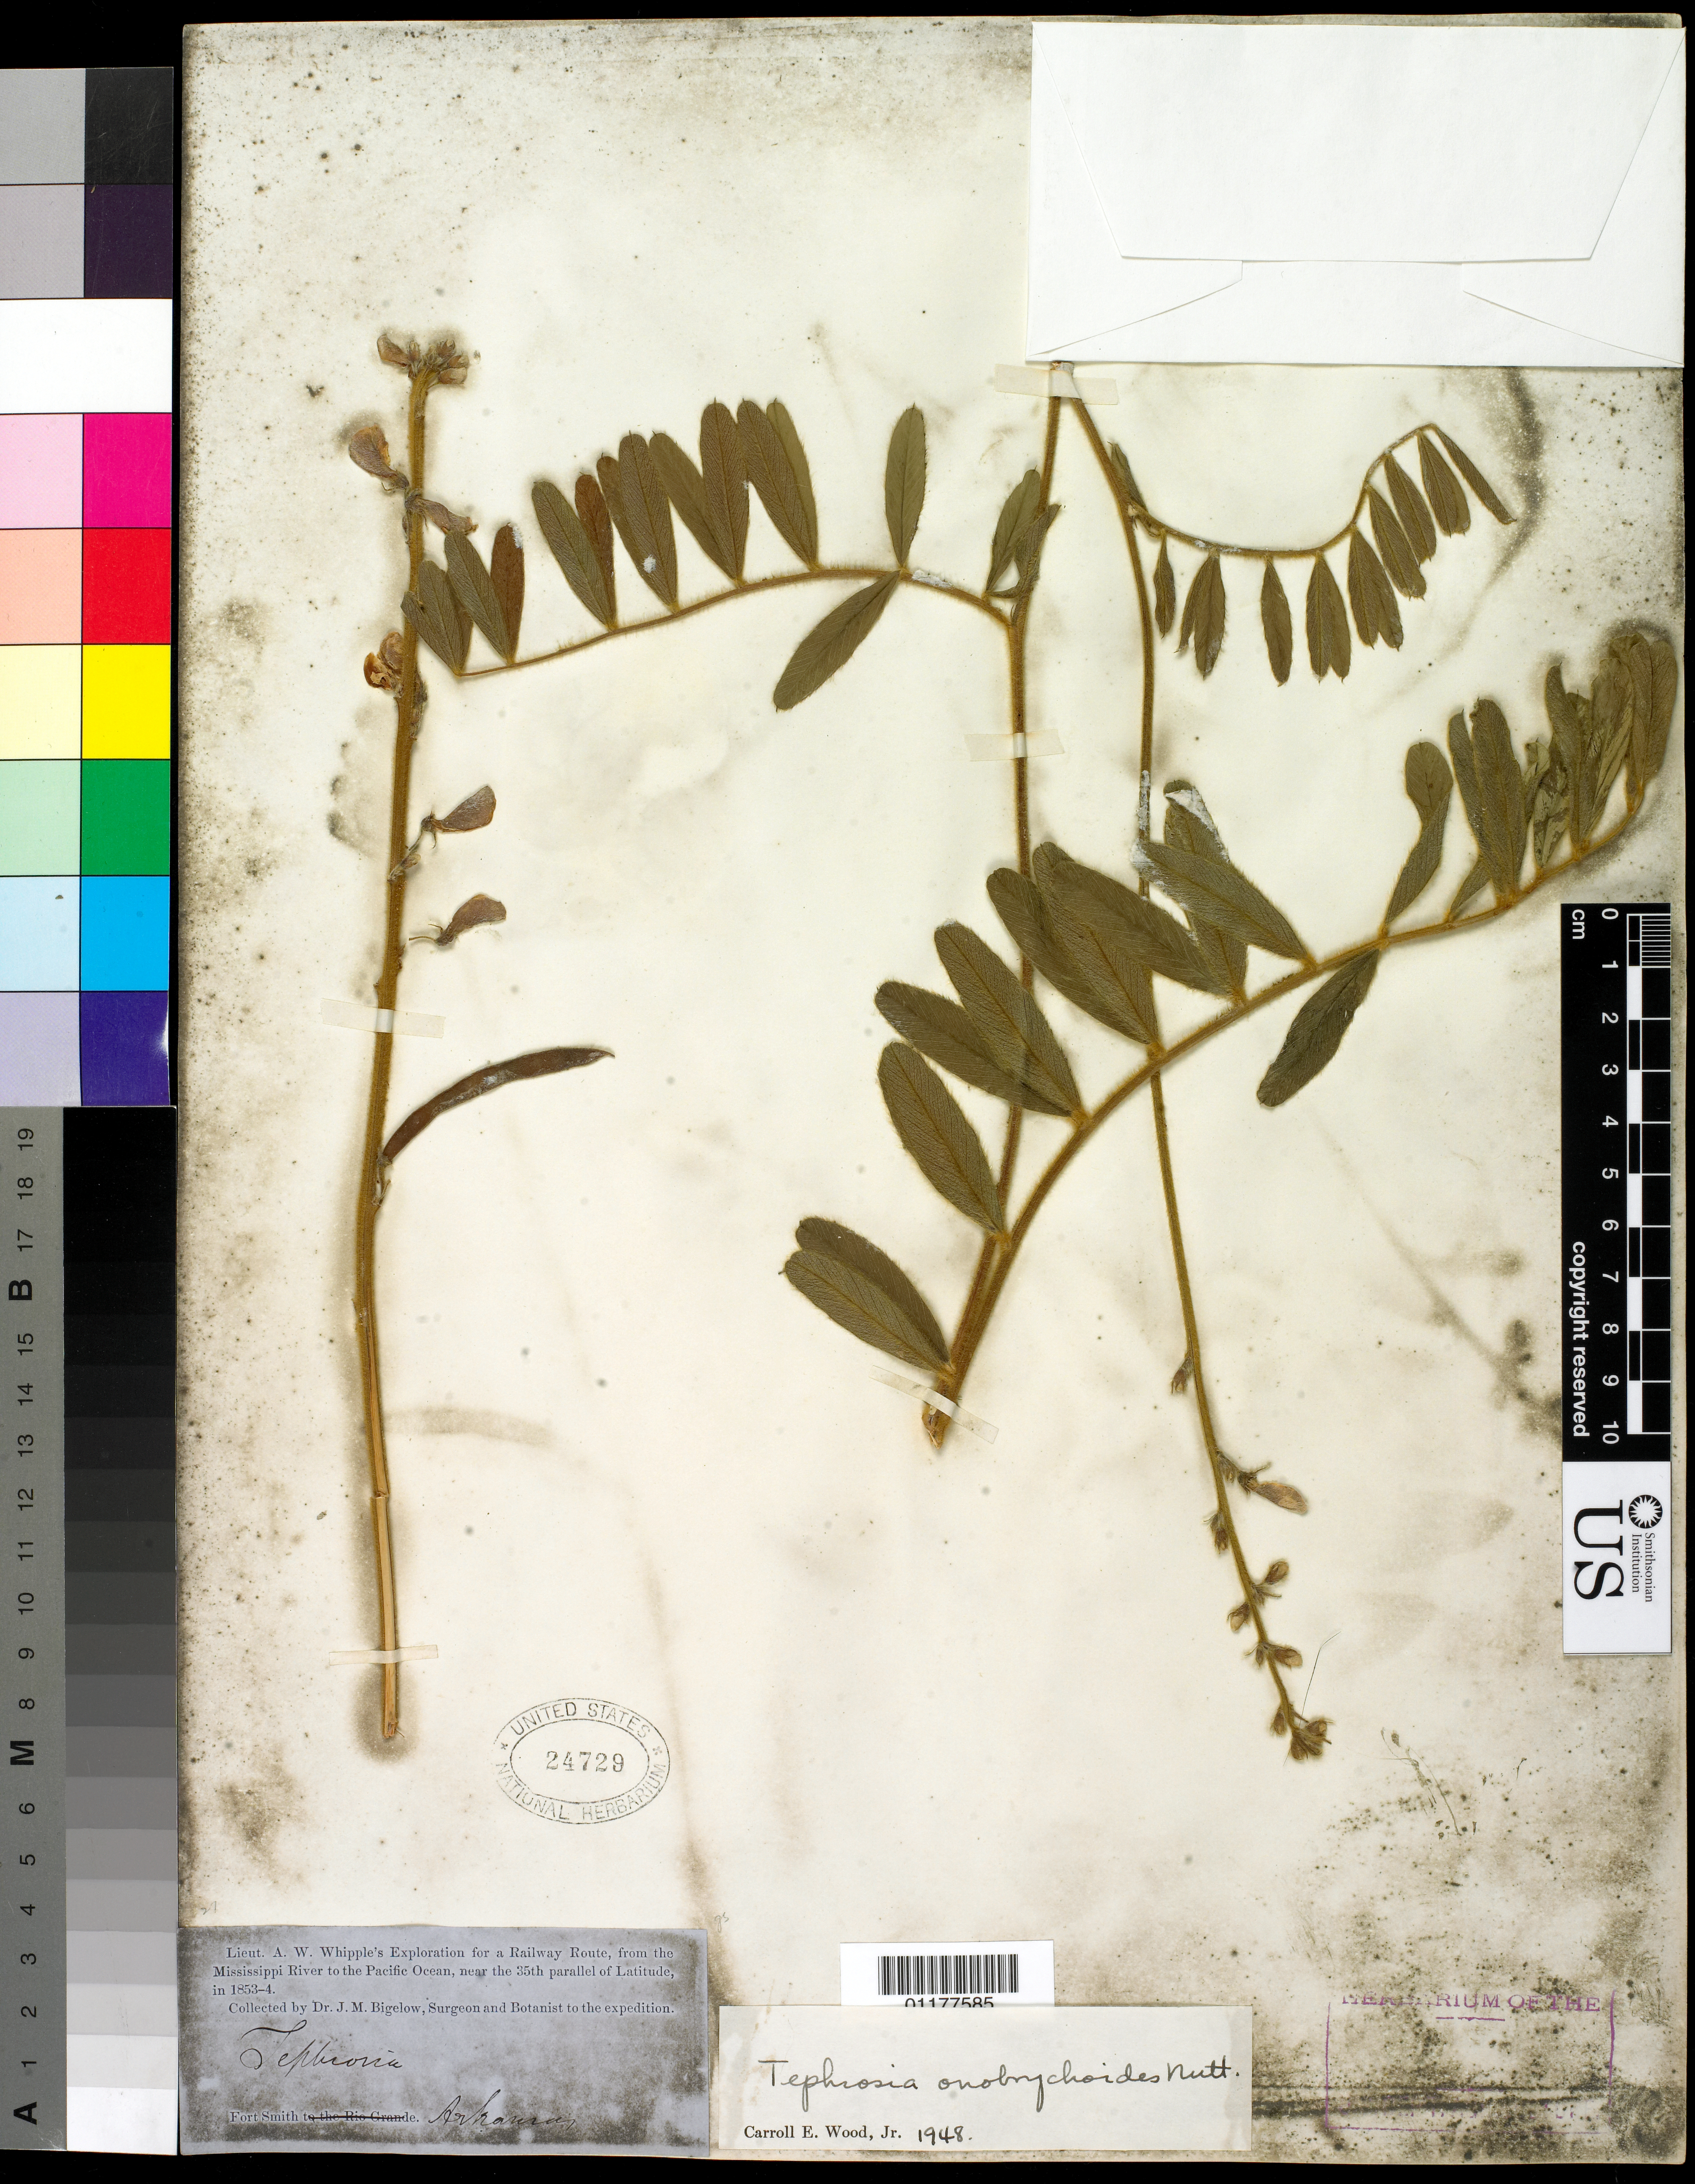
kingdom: Plantae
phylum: Tracheophyta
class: Magnoliopsida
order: Fabales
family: Fabaceae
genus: Tephrosia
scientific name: Tephrosia onobrychoides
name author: Nutt.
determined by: Wood, C. E., Jr.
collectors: J. M. Bigelow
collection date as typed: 1853 to -- -- 1854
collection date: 1853/1854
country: United States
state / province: Arkansas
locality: Fort smith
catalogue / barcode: US 24729